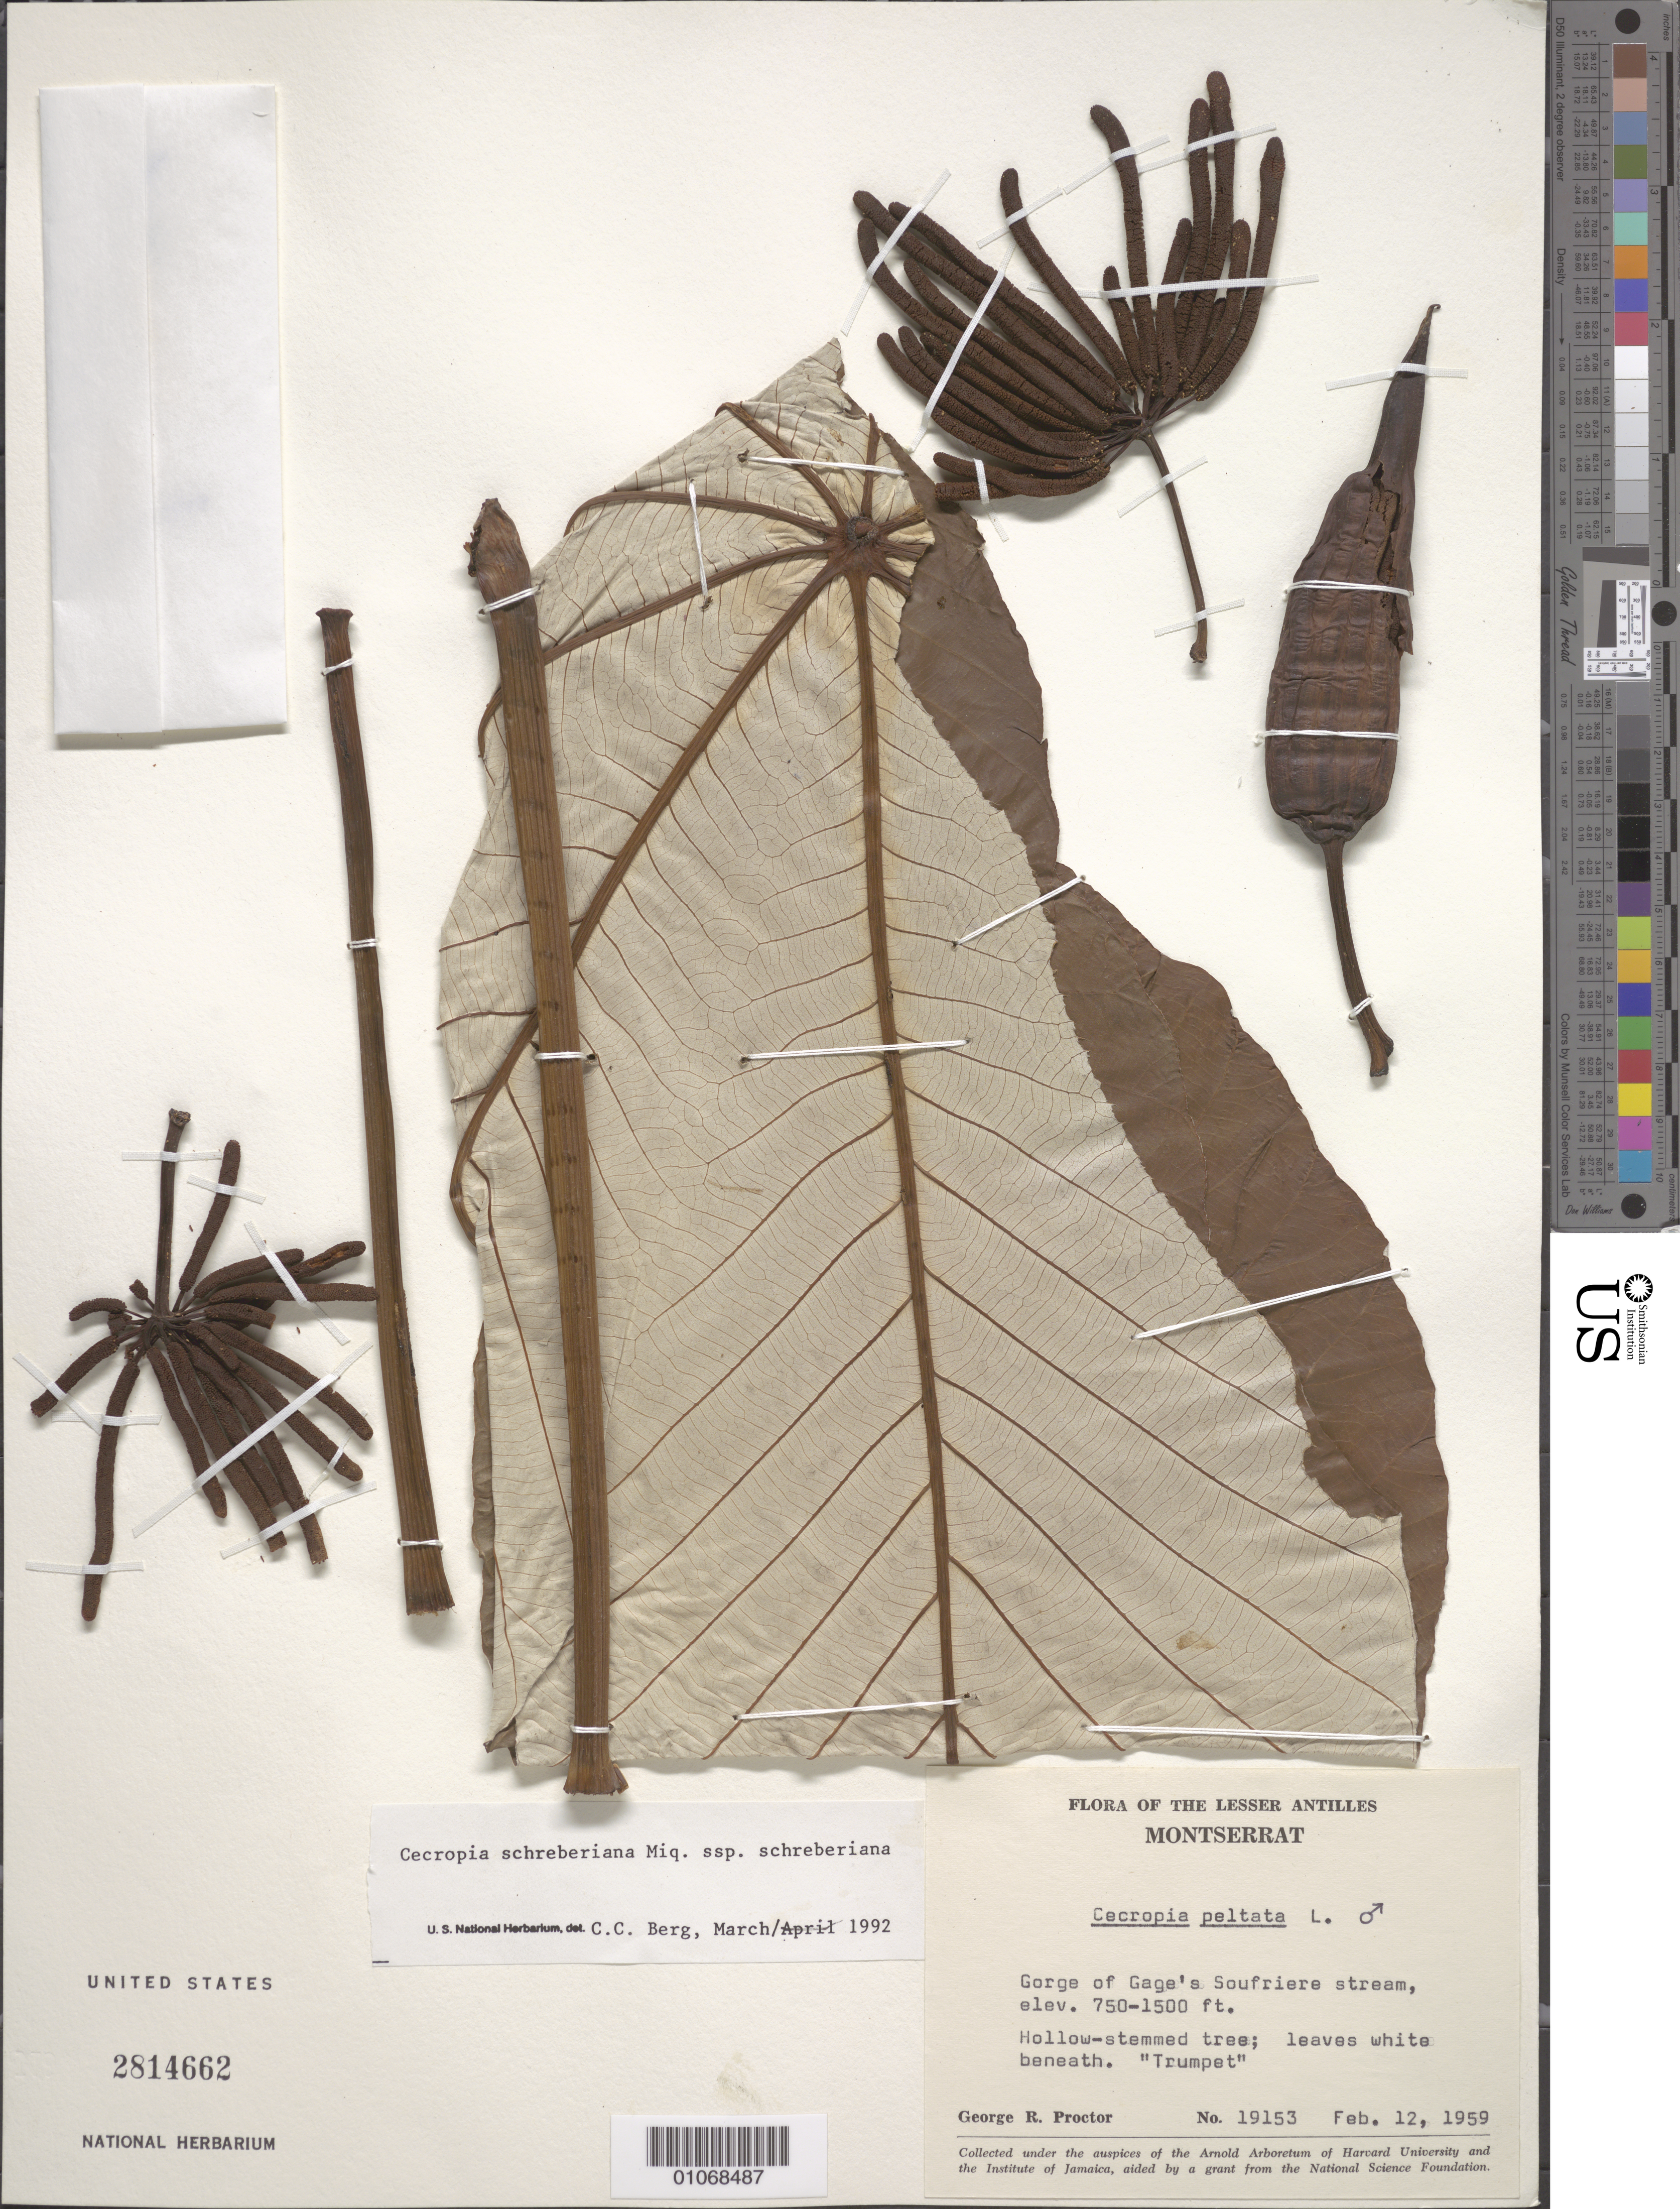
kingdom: Plantae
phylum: Tracheophyta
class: Magnoliopsida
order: Rosales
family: Urticaceae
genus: Cecropia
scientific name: Cecropia schreberiana subsp. schreberiana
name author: Miq.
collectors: G. R. Proctor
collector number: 19153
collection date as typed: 12 Feb 1959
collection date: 1959-02-12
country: Montserrat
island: Montserrat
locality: Gorge of Gage's Soufriere stream.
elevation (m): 229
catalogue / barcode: US 2814662